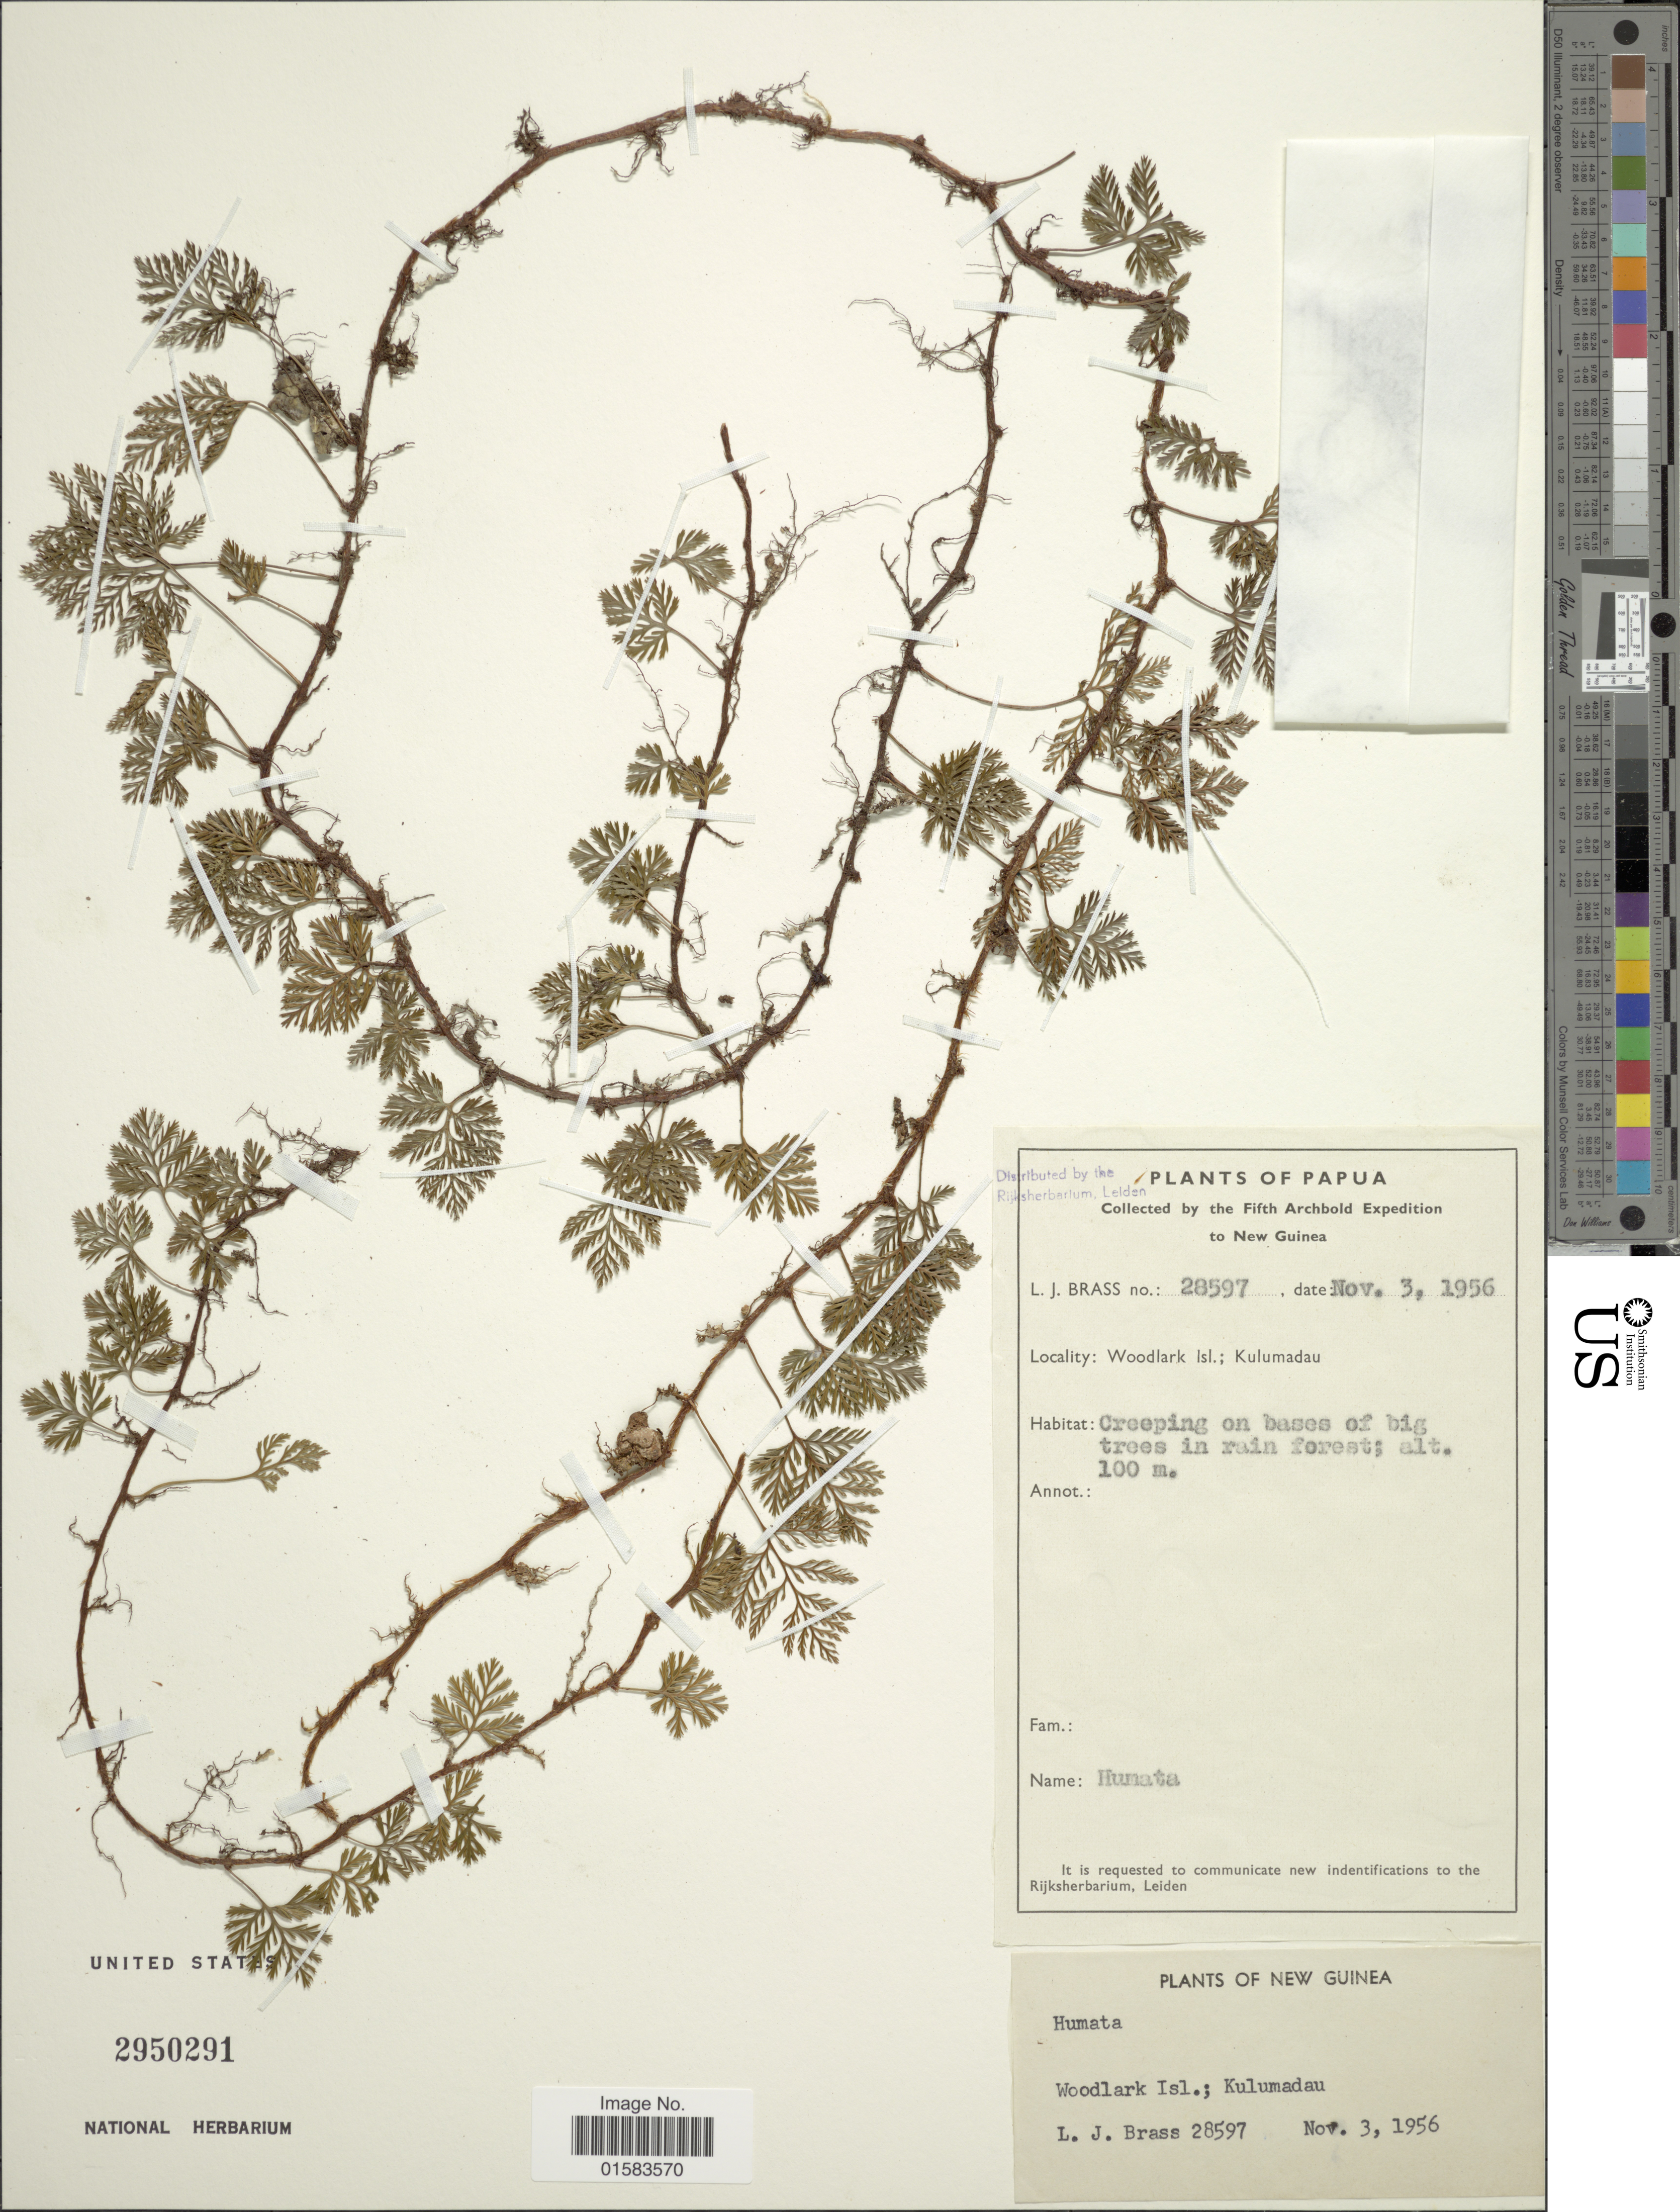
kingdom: Plantae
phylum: Tracheophyta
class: Polypodiopsida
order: Polypodiales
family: Davalliaceae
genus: Davallia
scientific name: Davallia sp.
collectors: L. J. Brass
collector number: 28597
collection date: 1956-11-03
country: Papua New Guinea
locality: Woodlark Isl., Kulumadau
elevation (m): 100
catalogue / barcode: US 2950291